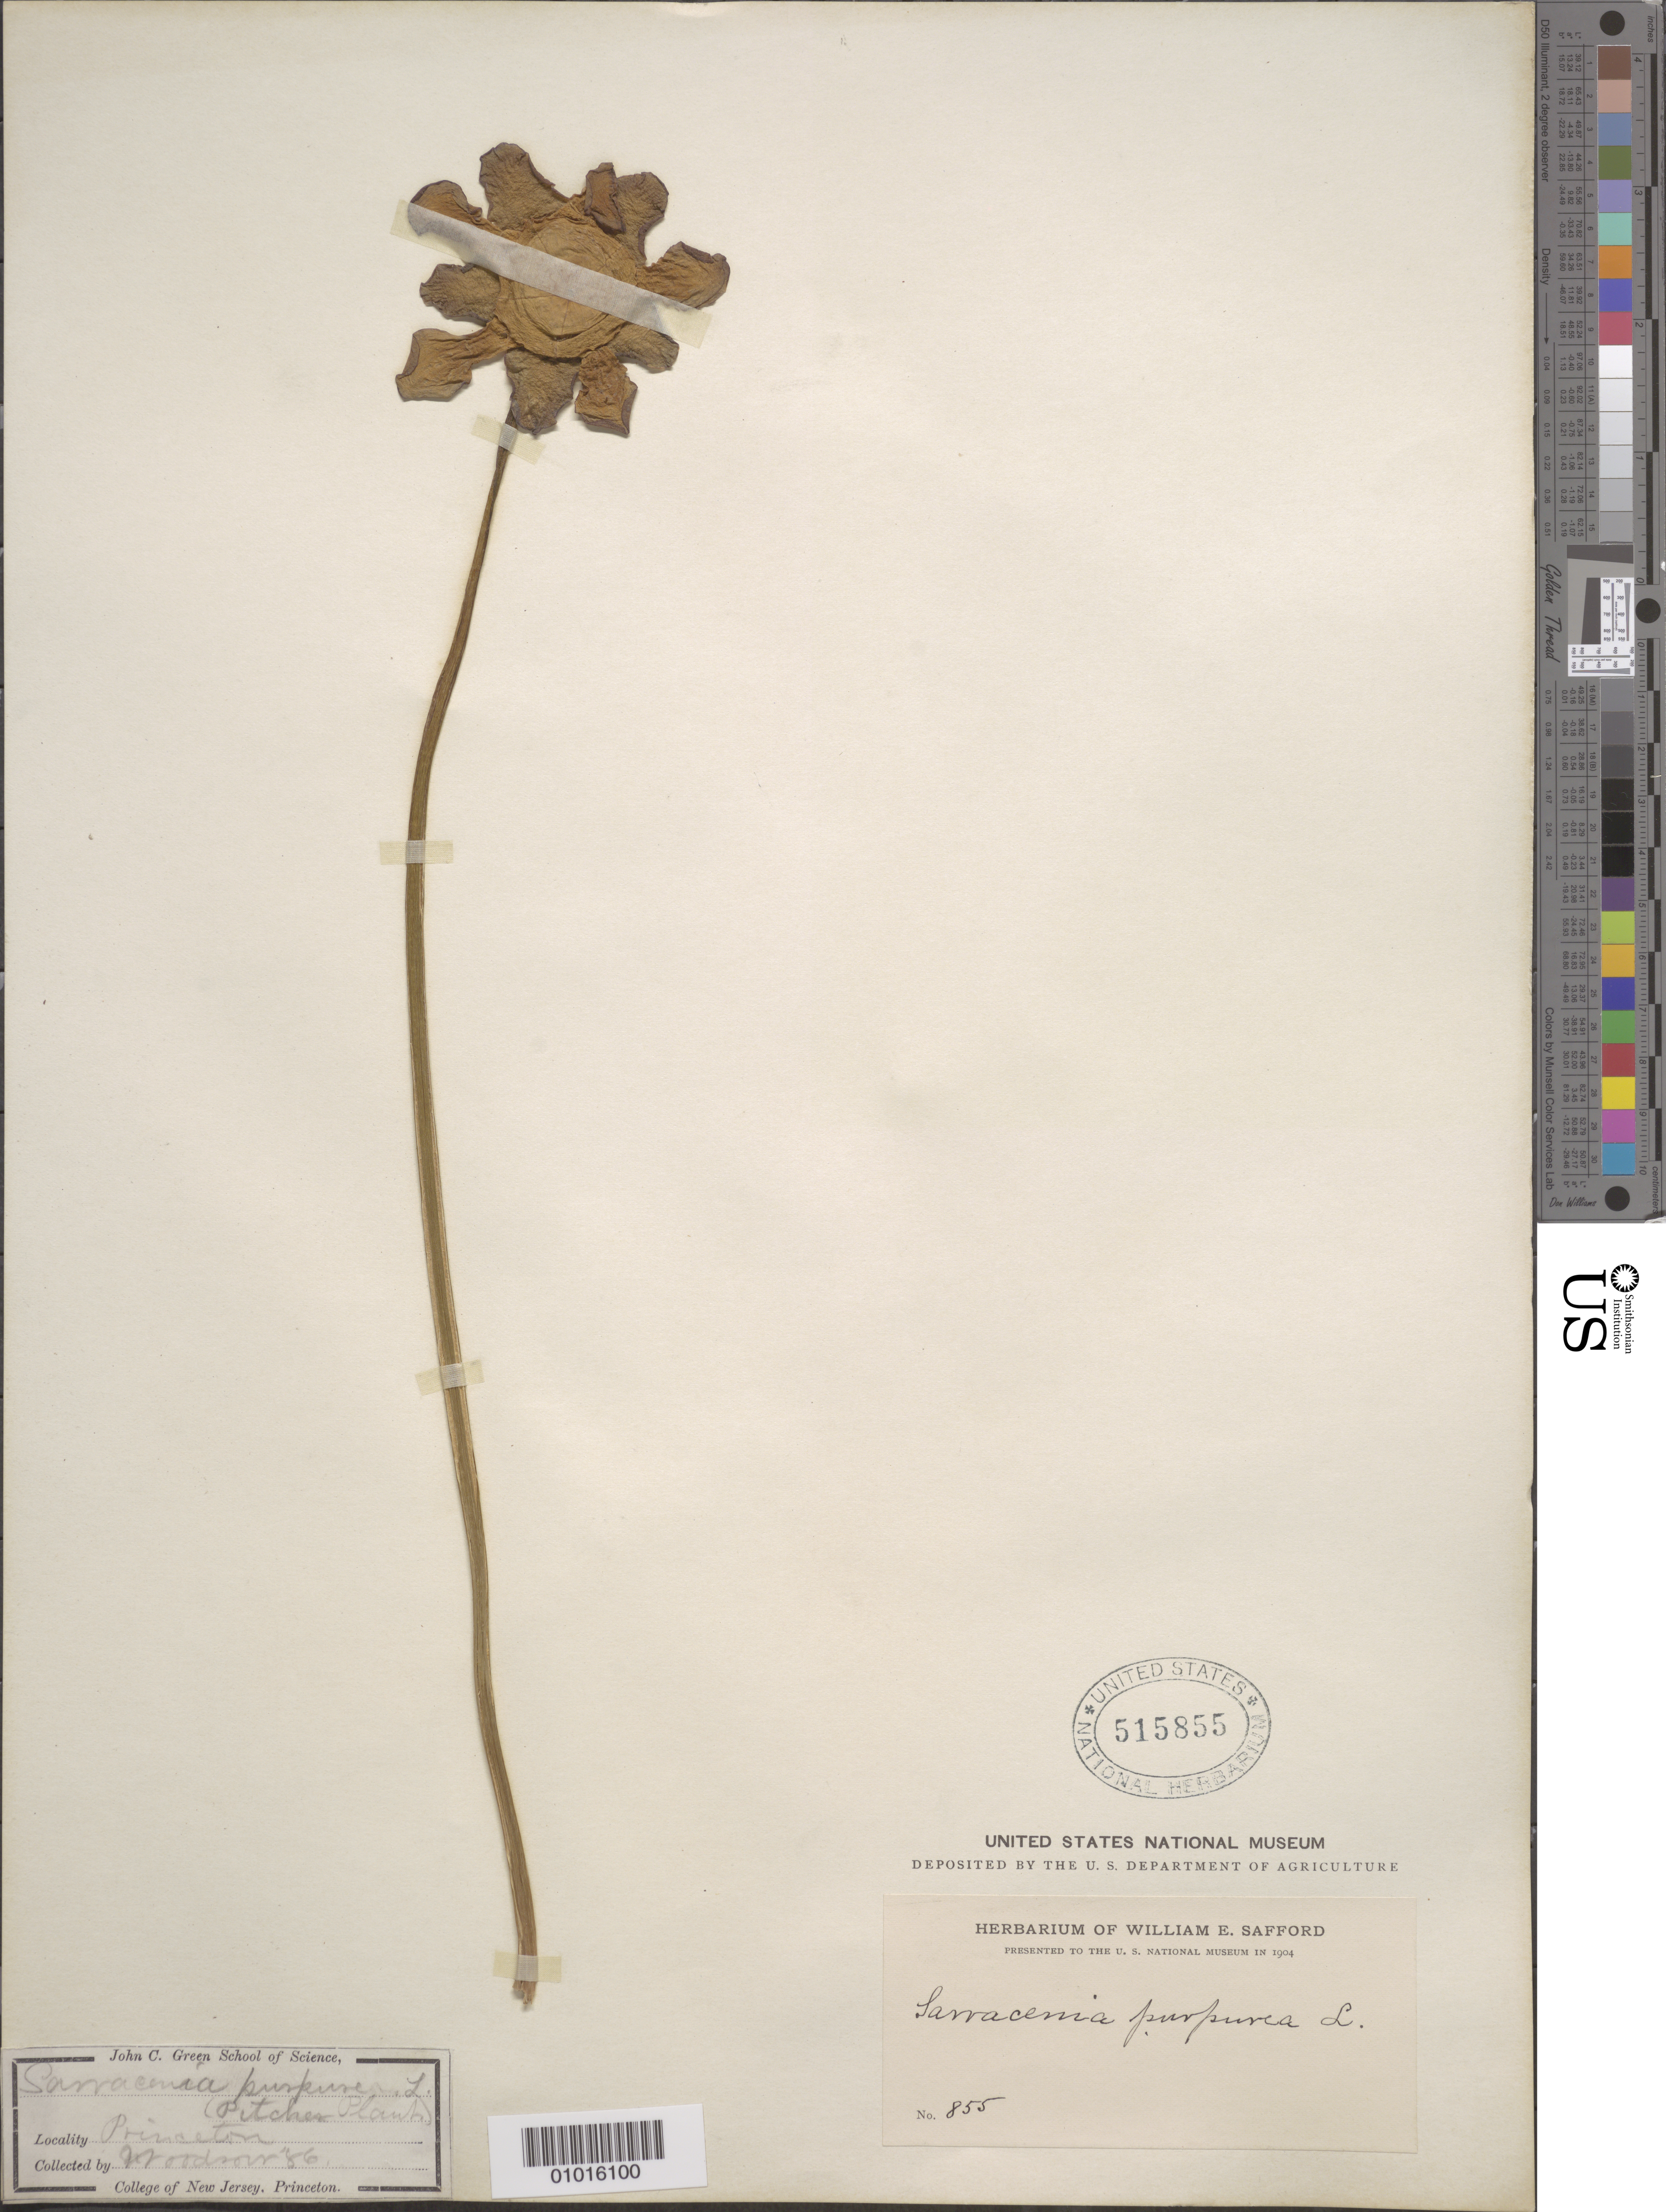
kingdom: Plantae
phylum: Tracheophyta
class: Magnoliopsida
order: Ericales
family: Sarraceniaceae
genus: Sarracenia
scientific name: Sarracenia purpurea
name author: L.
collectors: J. Woodson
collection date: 1886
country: United States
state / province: New Jersey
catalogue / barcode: US 515855